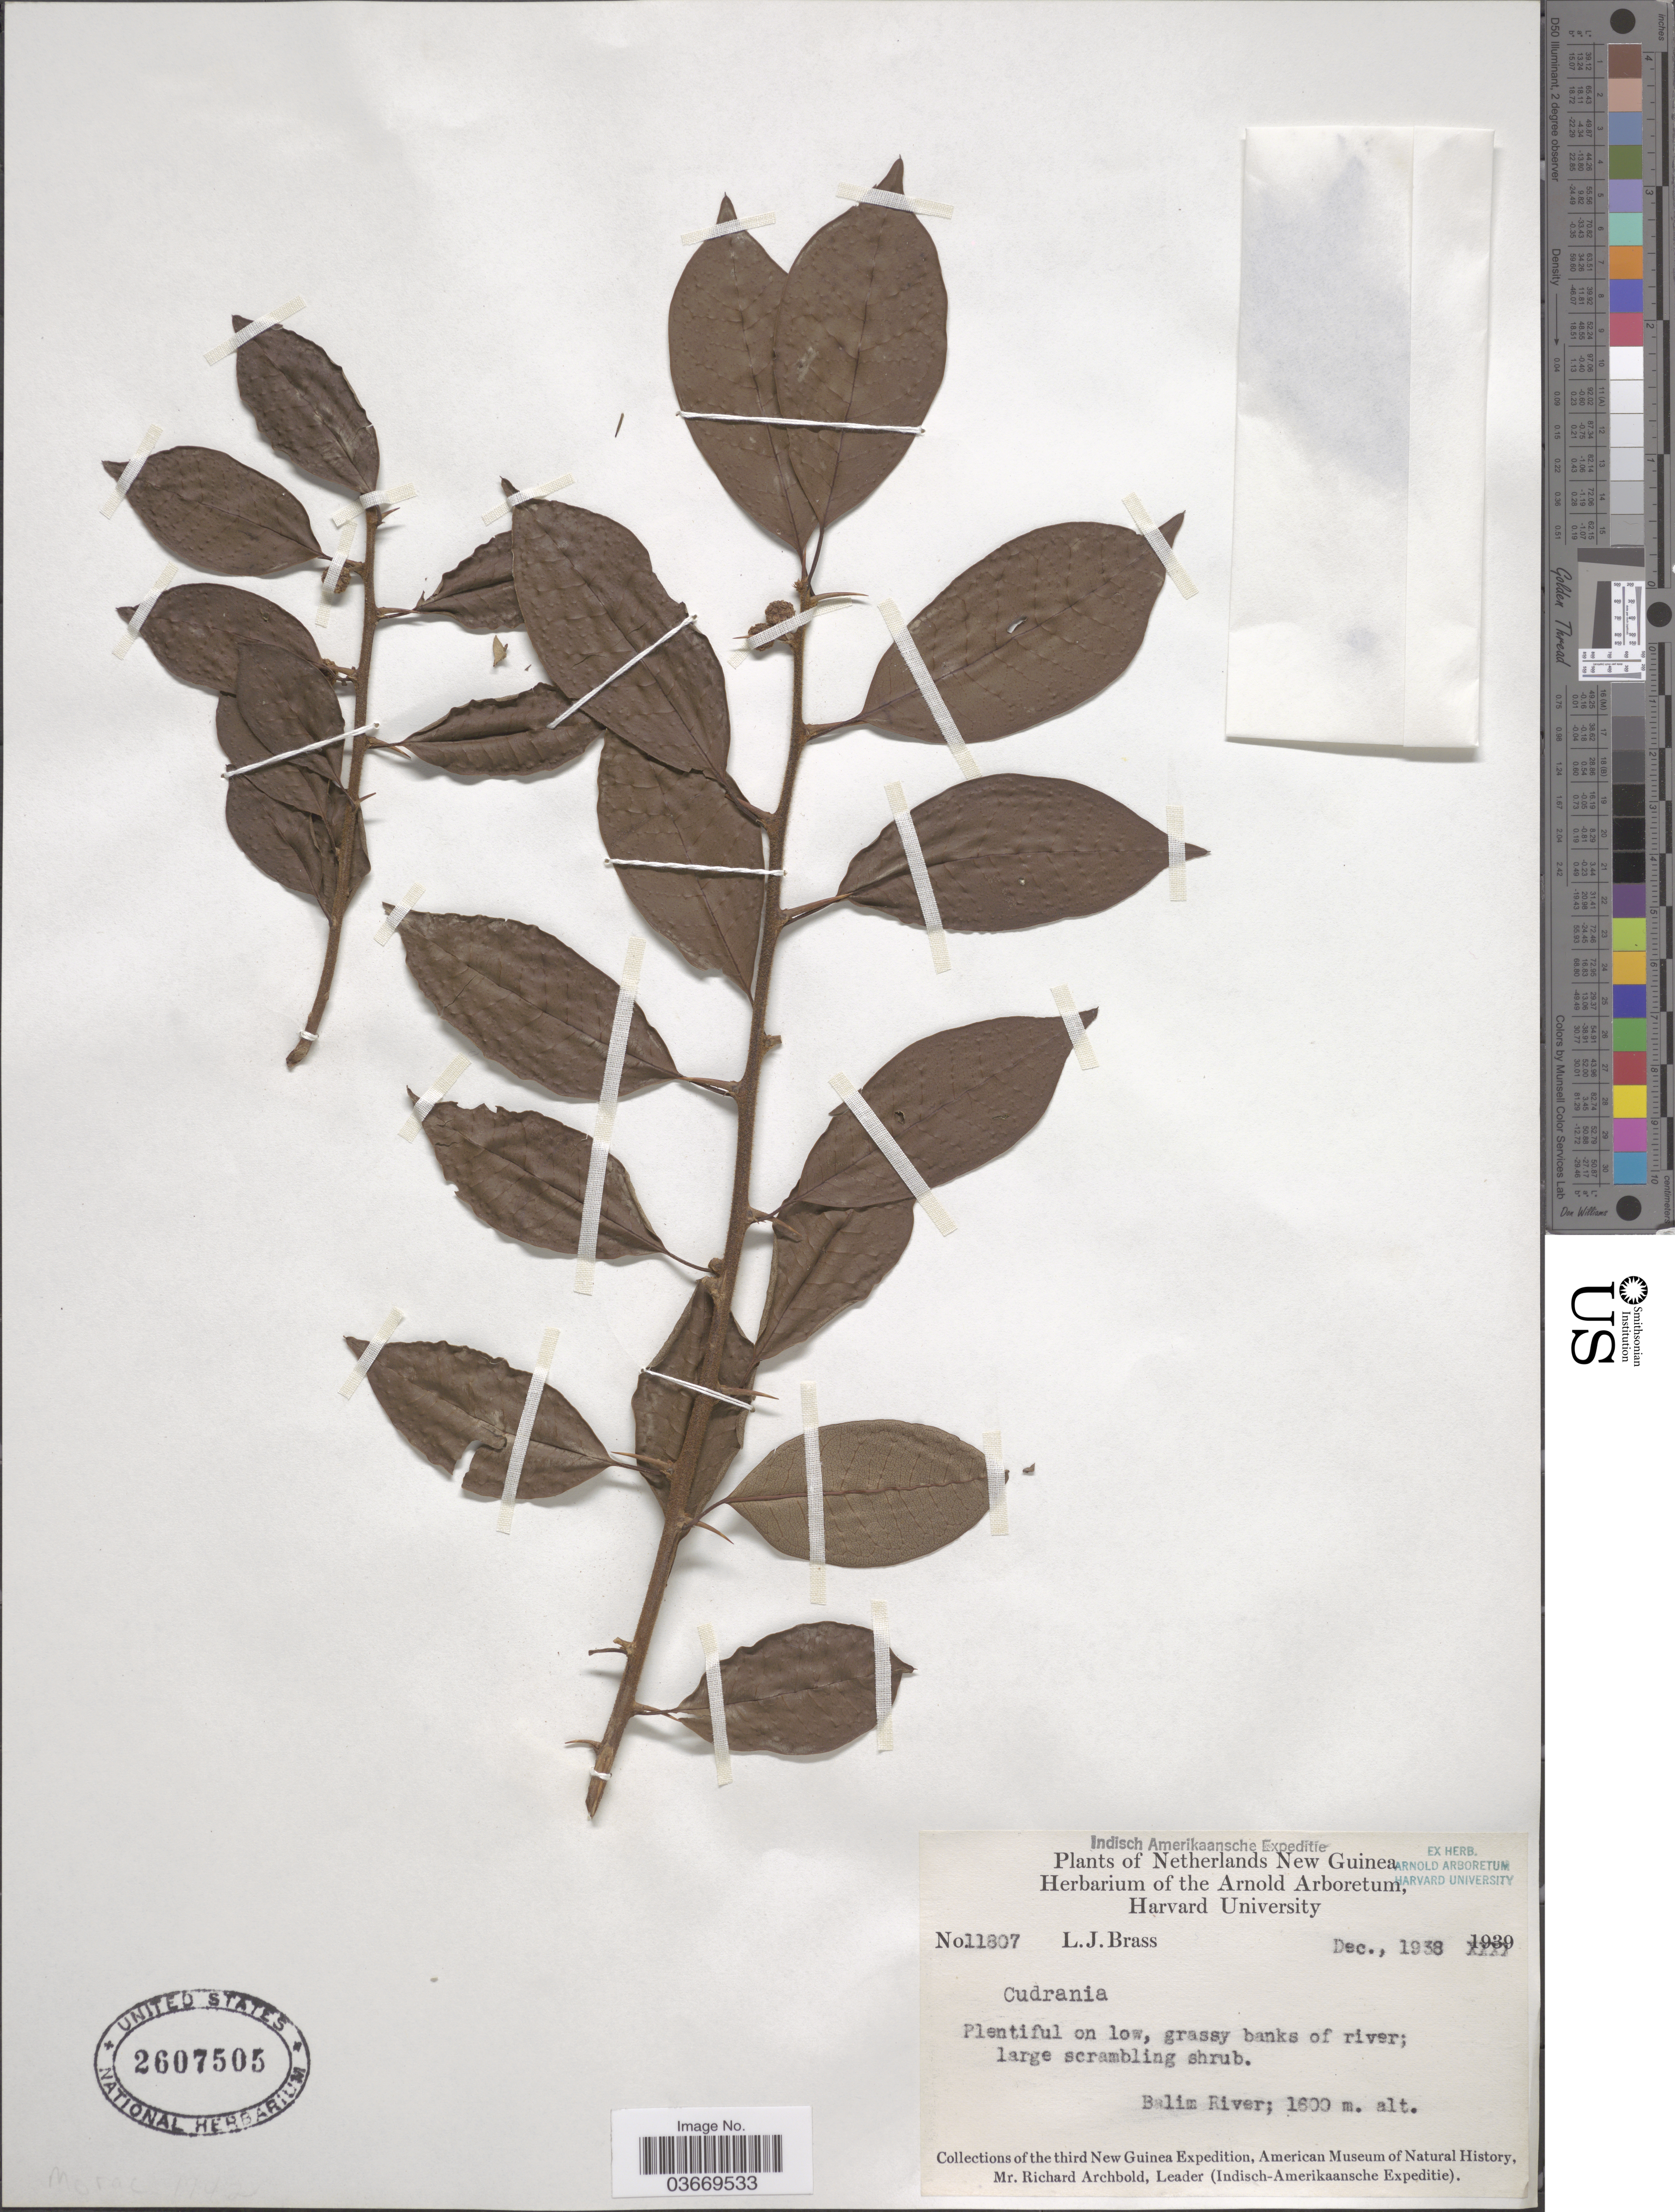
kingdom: Plantae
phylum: Tracheophyta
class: Magnoliopsida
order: Rosales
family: Moraceae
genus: Maclura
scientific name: Maclura cochinchinensis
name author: (Lour.) Corner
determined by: Berg, C. C.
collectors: L. J. Brass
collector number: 11807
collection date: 1938-12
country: Indonesia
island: New Guinea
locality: Netherlands New Guinea. Balim River.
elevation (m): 1600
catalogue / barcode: US 2607505